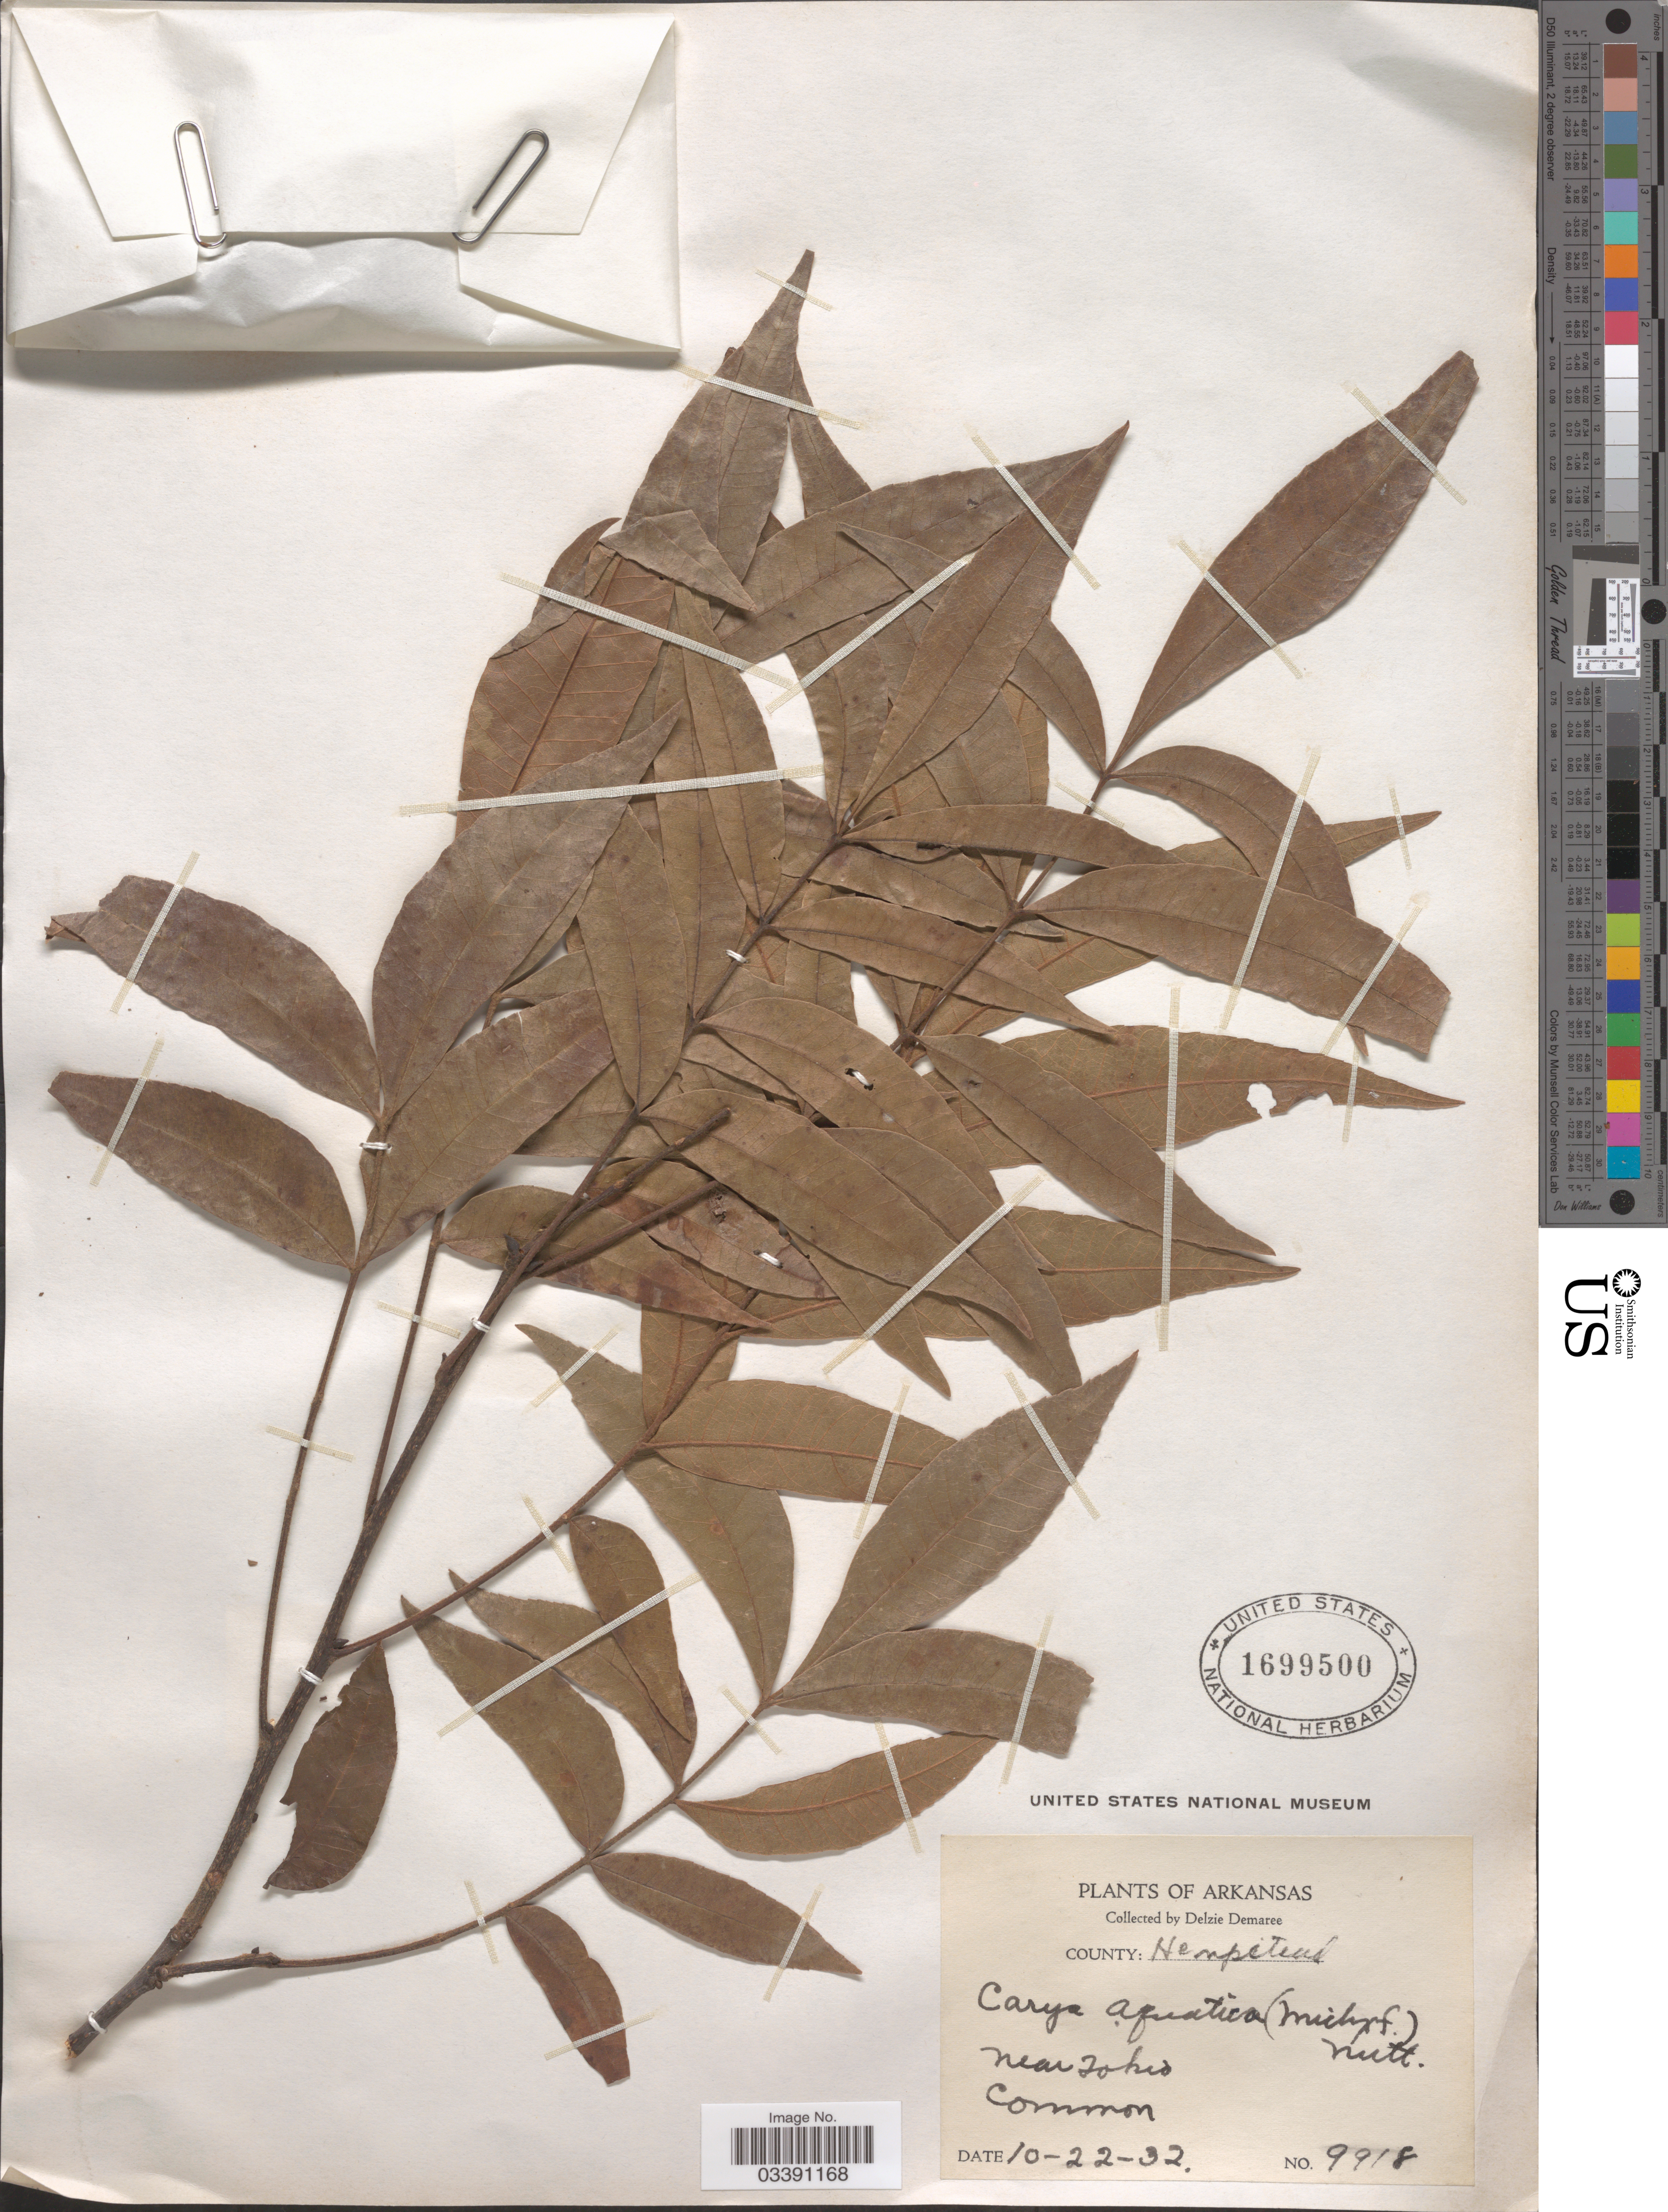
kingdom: Plantae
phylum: Tracheophyta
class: Magnoliopsida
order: Fagales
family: Juglandaceae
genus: Carya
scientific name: Carya aquatica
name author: (F. Michx.) Nutt.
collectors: D. Demaree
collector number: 9918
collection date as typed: Transcribed d/m/y: 22/10/32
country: United States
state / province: Arkansas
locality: Near Tokio. County: Hempstead.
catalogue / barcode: US 1699500